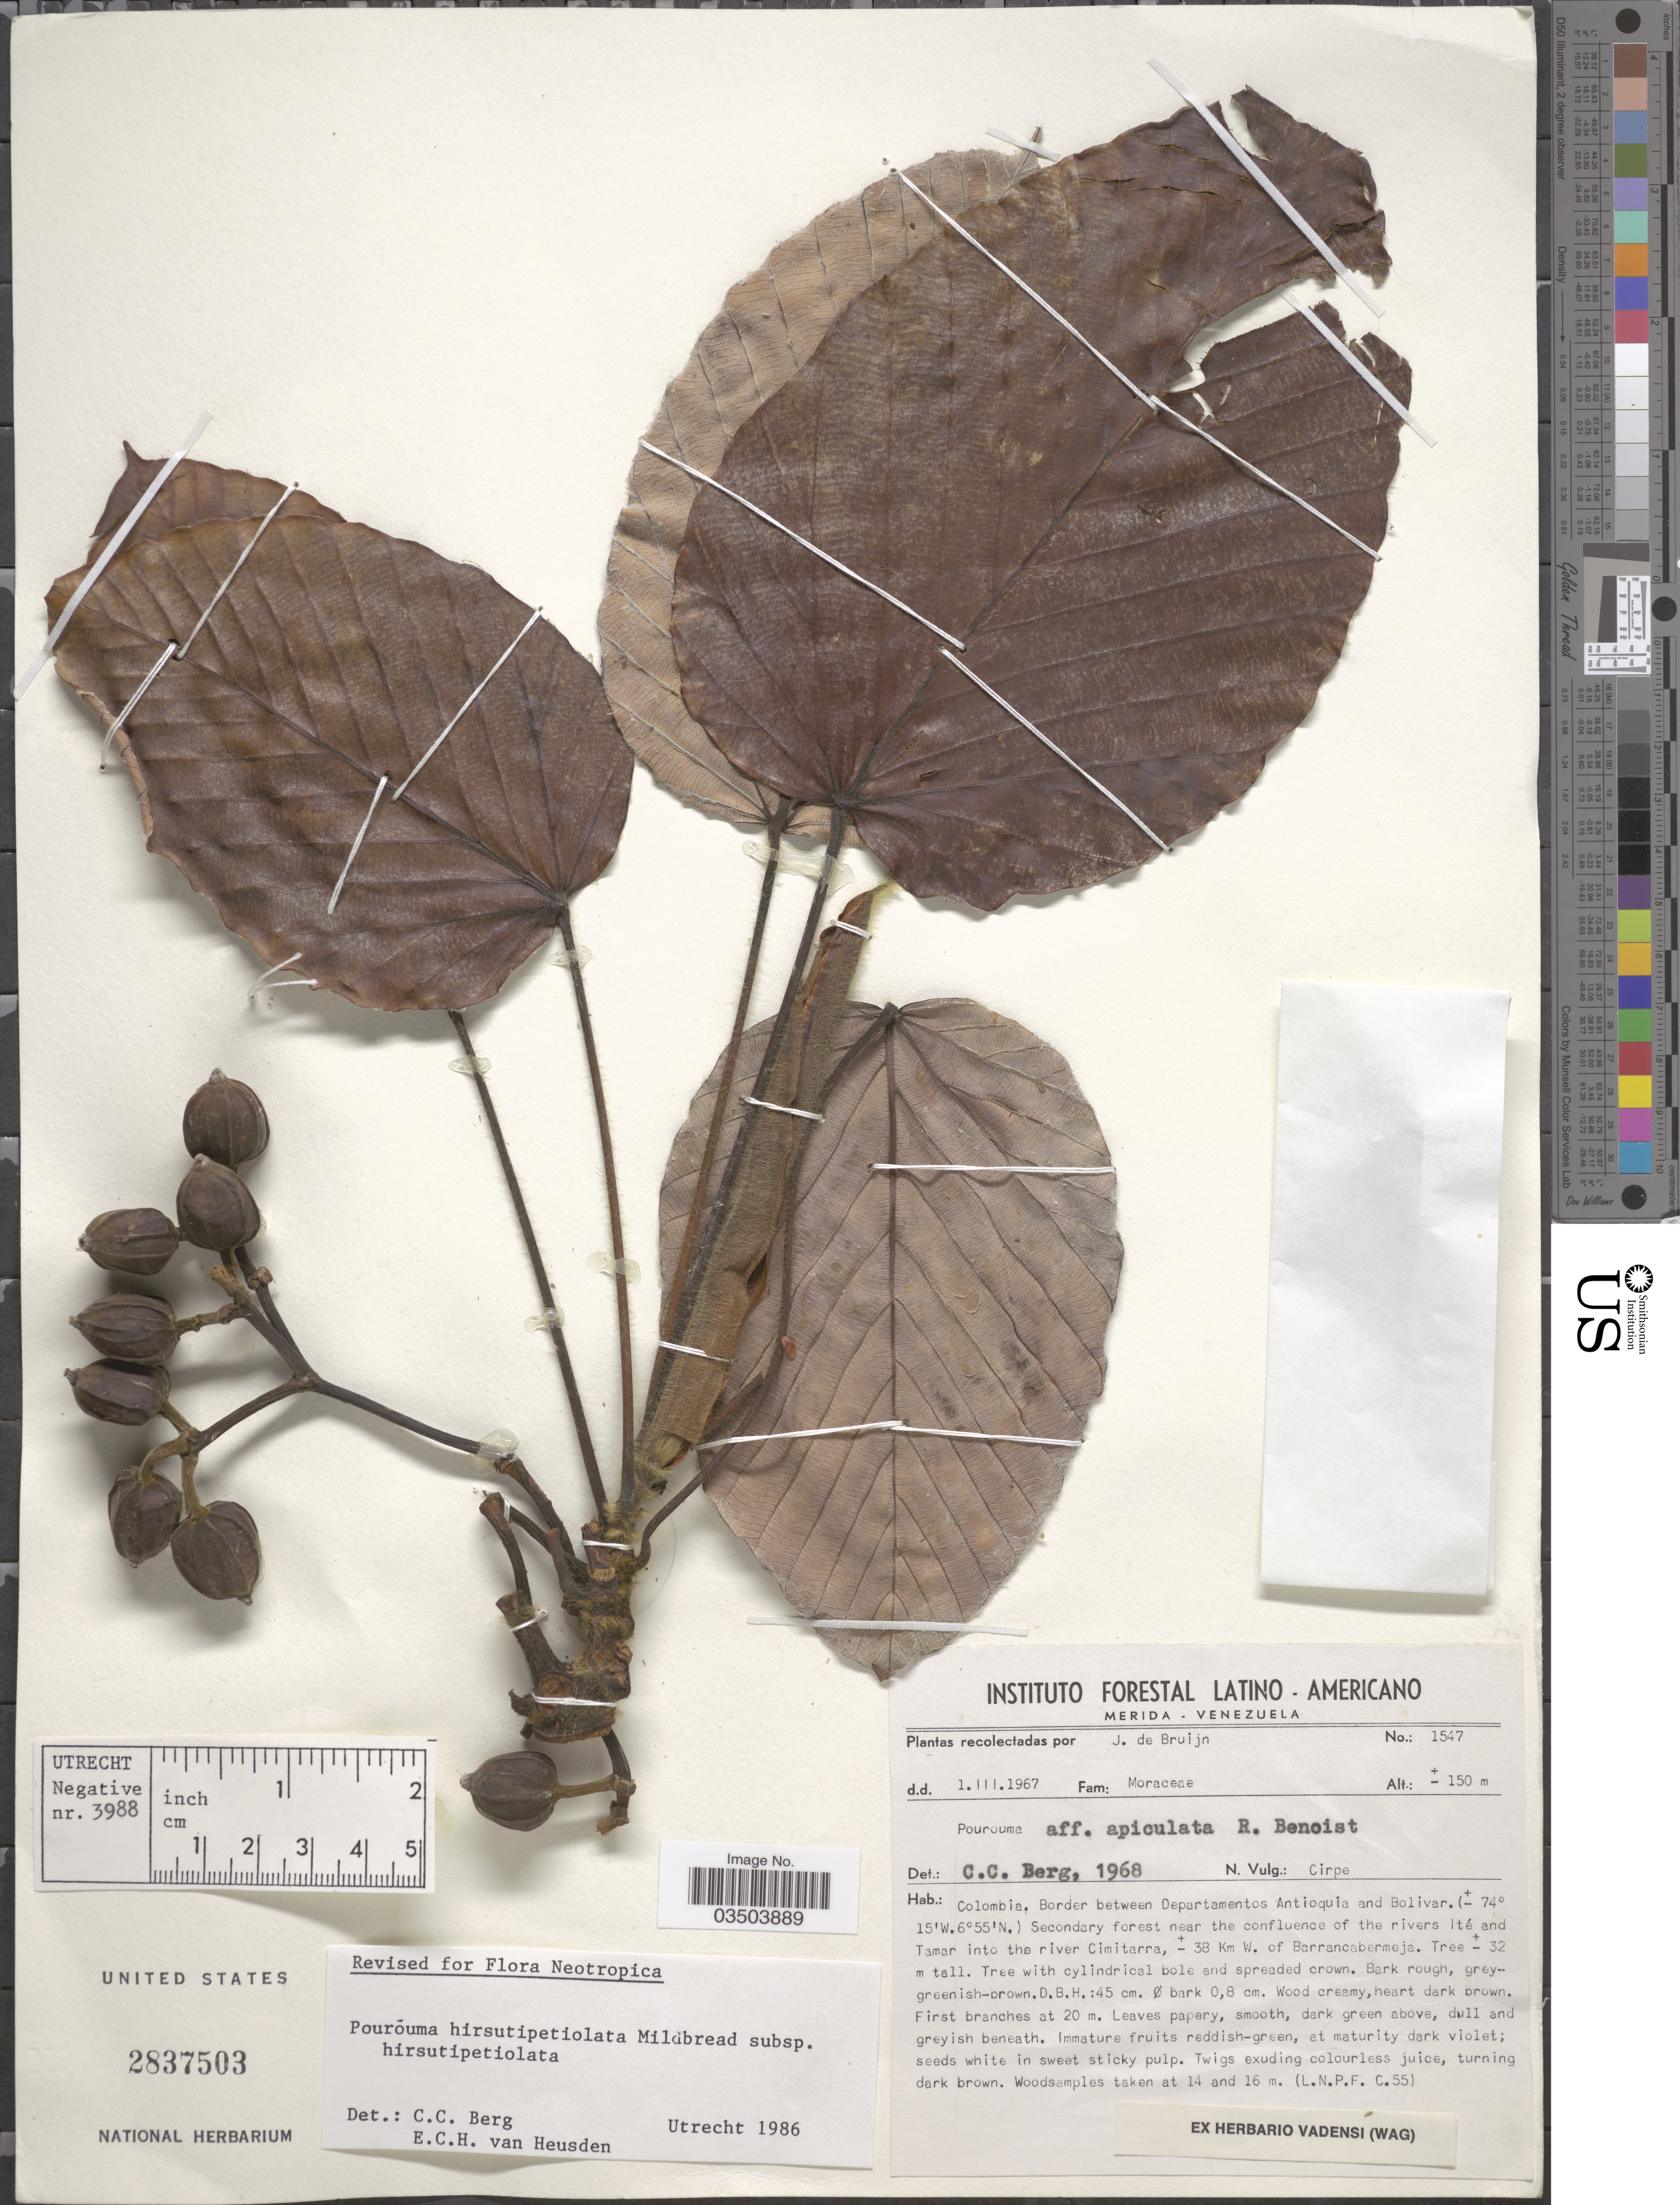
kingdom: Plantae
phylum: Tracheophyta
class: Magnoliopsida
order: Rosales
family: Urticaceae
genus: Pourouma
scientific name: Pourouma hirsutipetiolata subsp. hirsutipetiolata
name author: Mildbr.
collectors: J. Bruijn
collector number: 1547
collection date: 1967-03-01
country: Colombia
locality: Border between Departamentos Antioquia and Bolivar. Secondary forest near the confluence of the rivers Ité and Tamar into the river Cimitarra, ± 38 Km W. of Barrancabermeja.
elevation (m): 150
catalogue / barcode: US 2837503